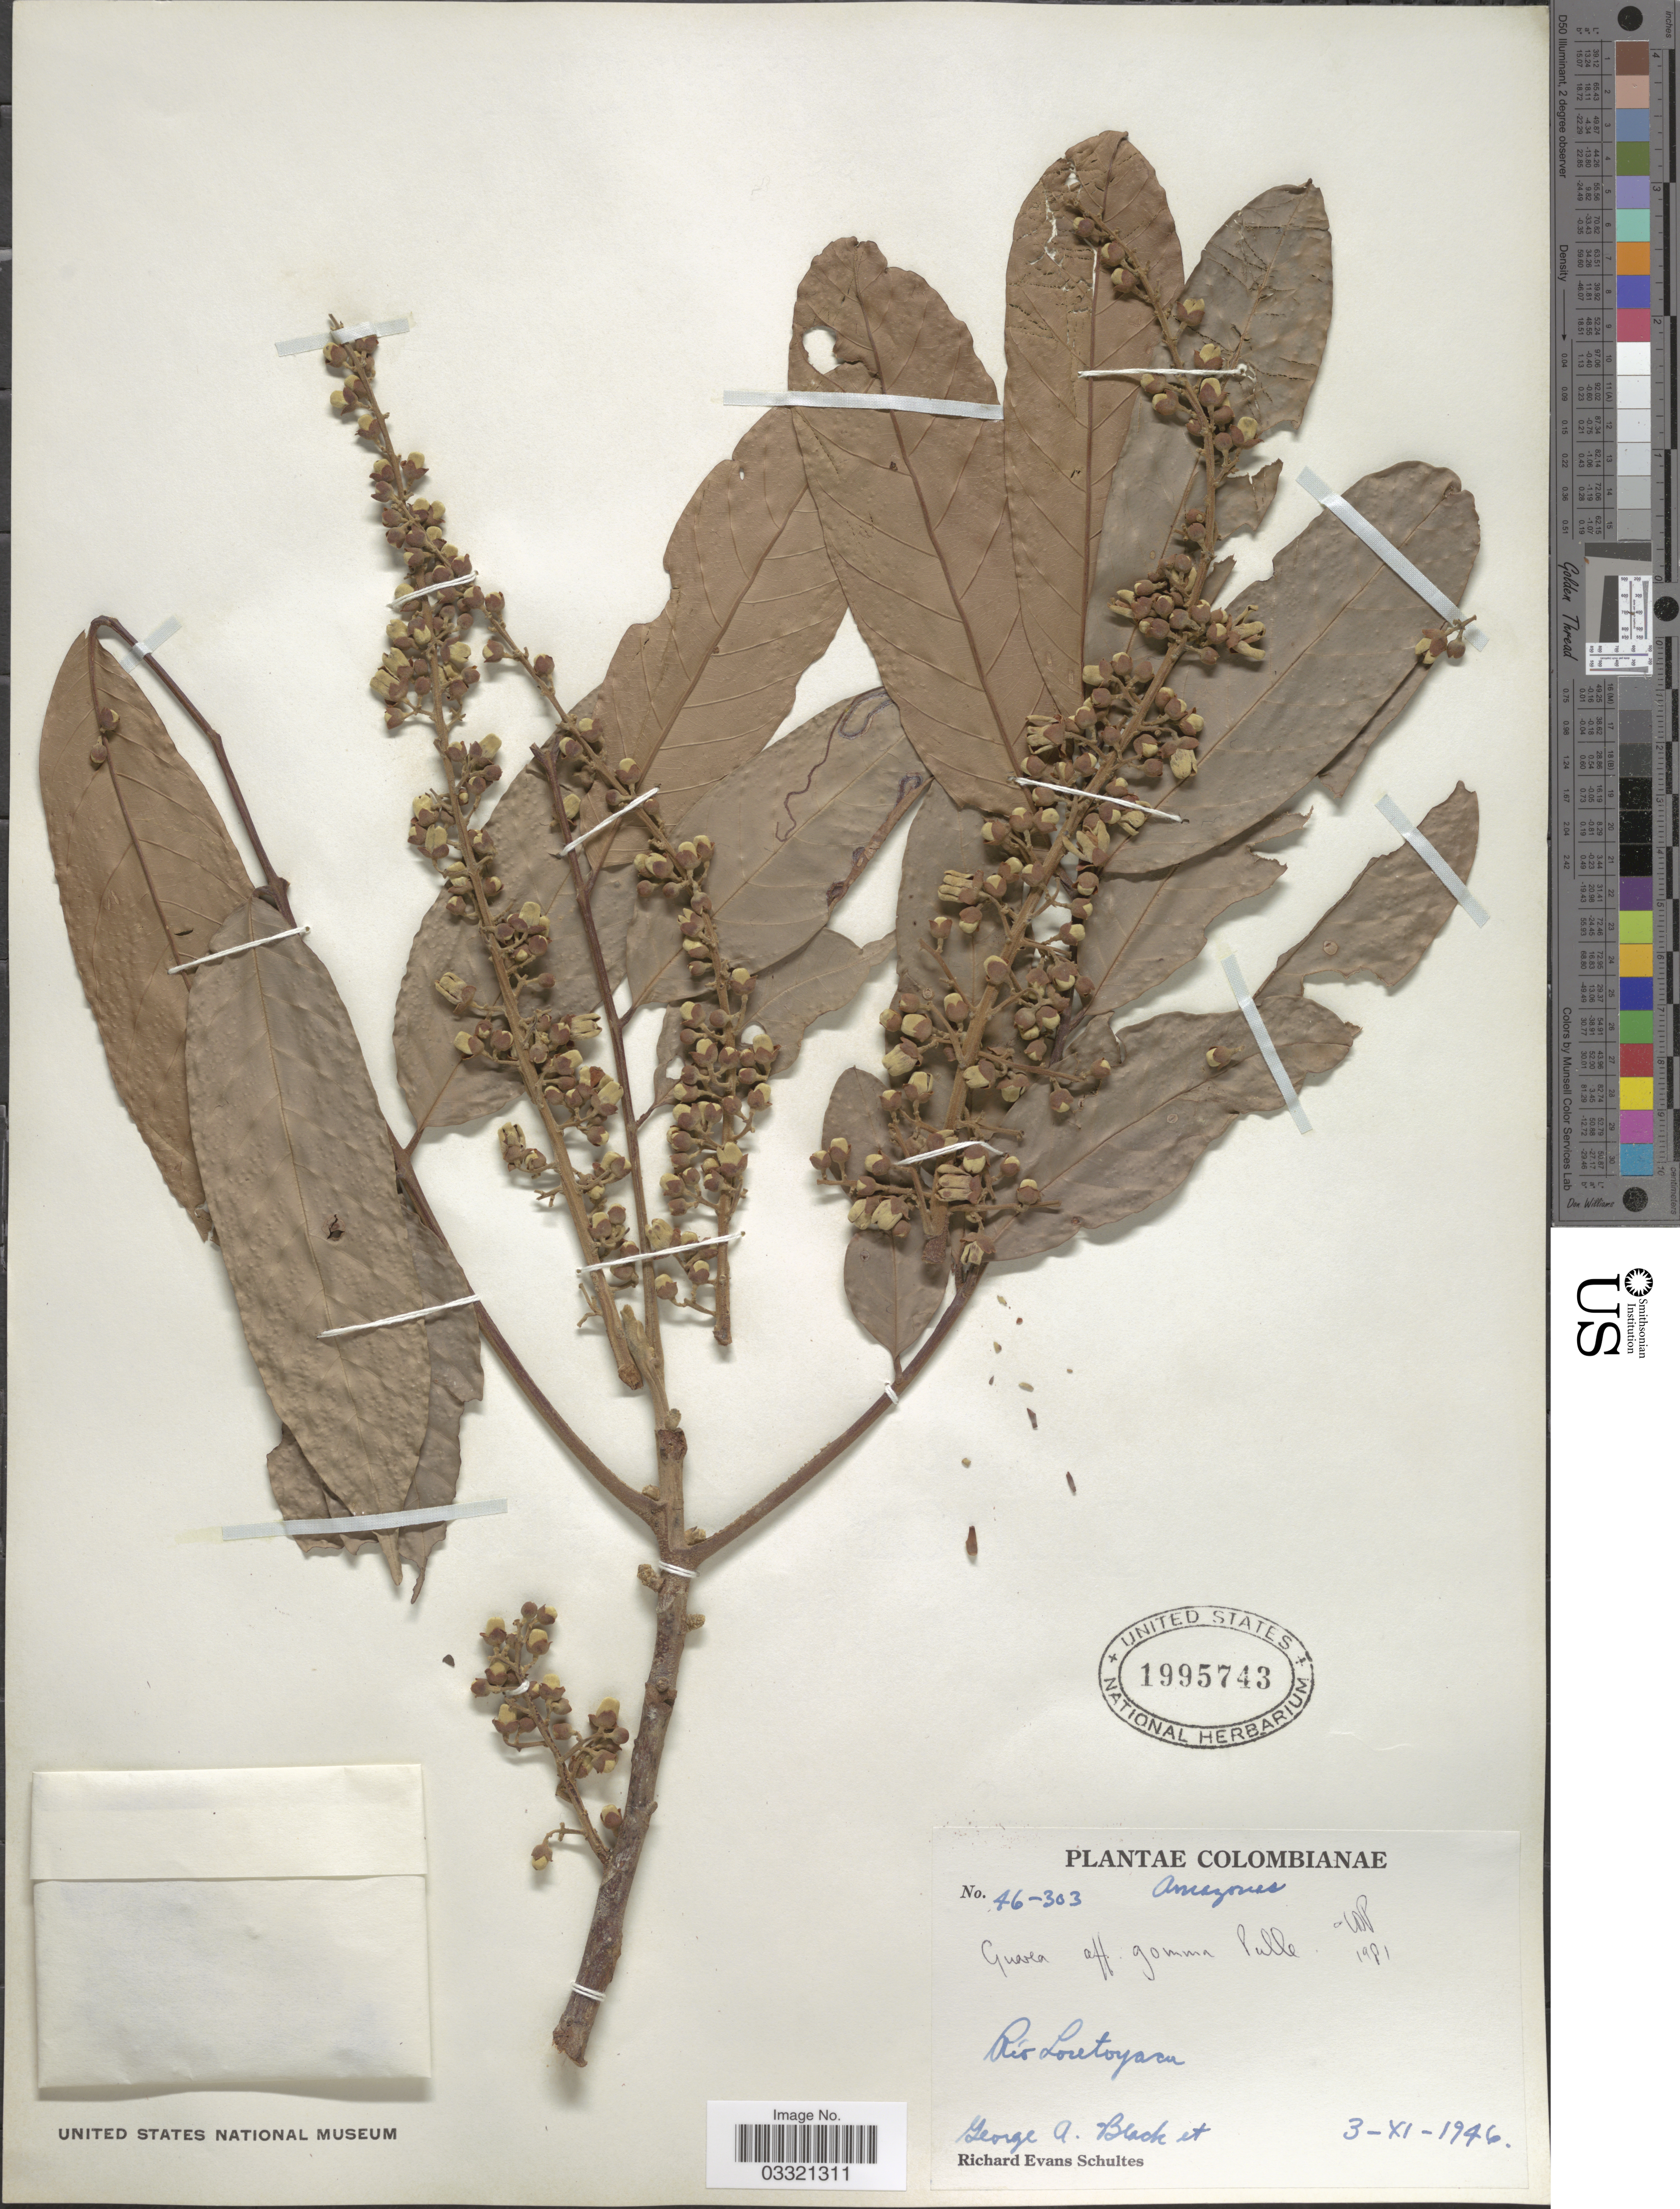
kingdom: Plantae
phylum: Tracheophyta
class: Magnoliopsida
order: Sapindales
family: Meliaceae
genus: Guarea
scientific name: Guarea gomma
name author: Pulle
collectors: G. A. Black & R. E. Schultes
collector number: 46-303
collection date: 1946-11-03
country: Colombia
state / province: Amazônas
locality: Río Loretoyacu.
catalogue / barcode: US 1995743